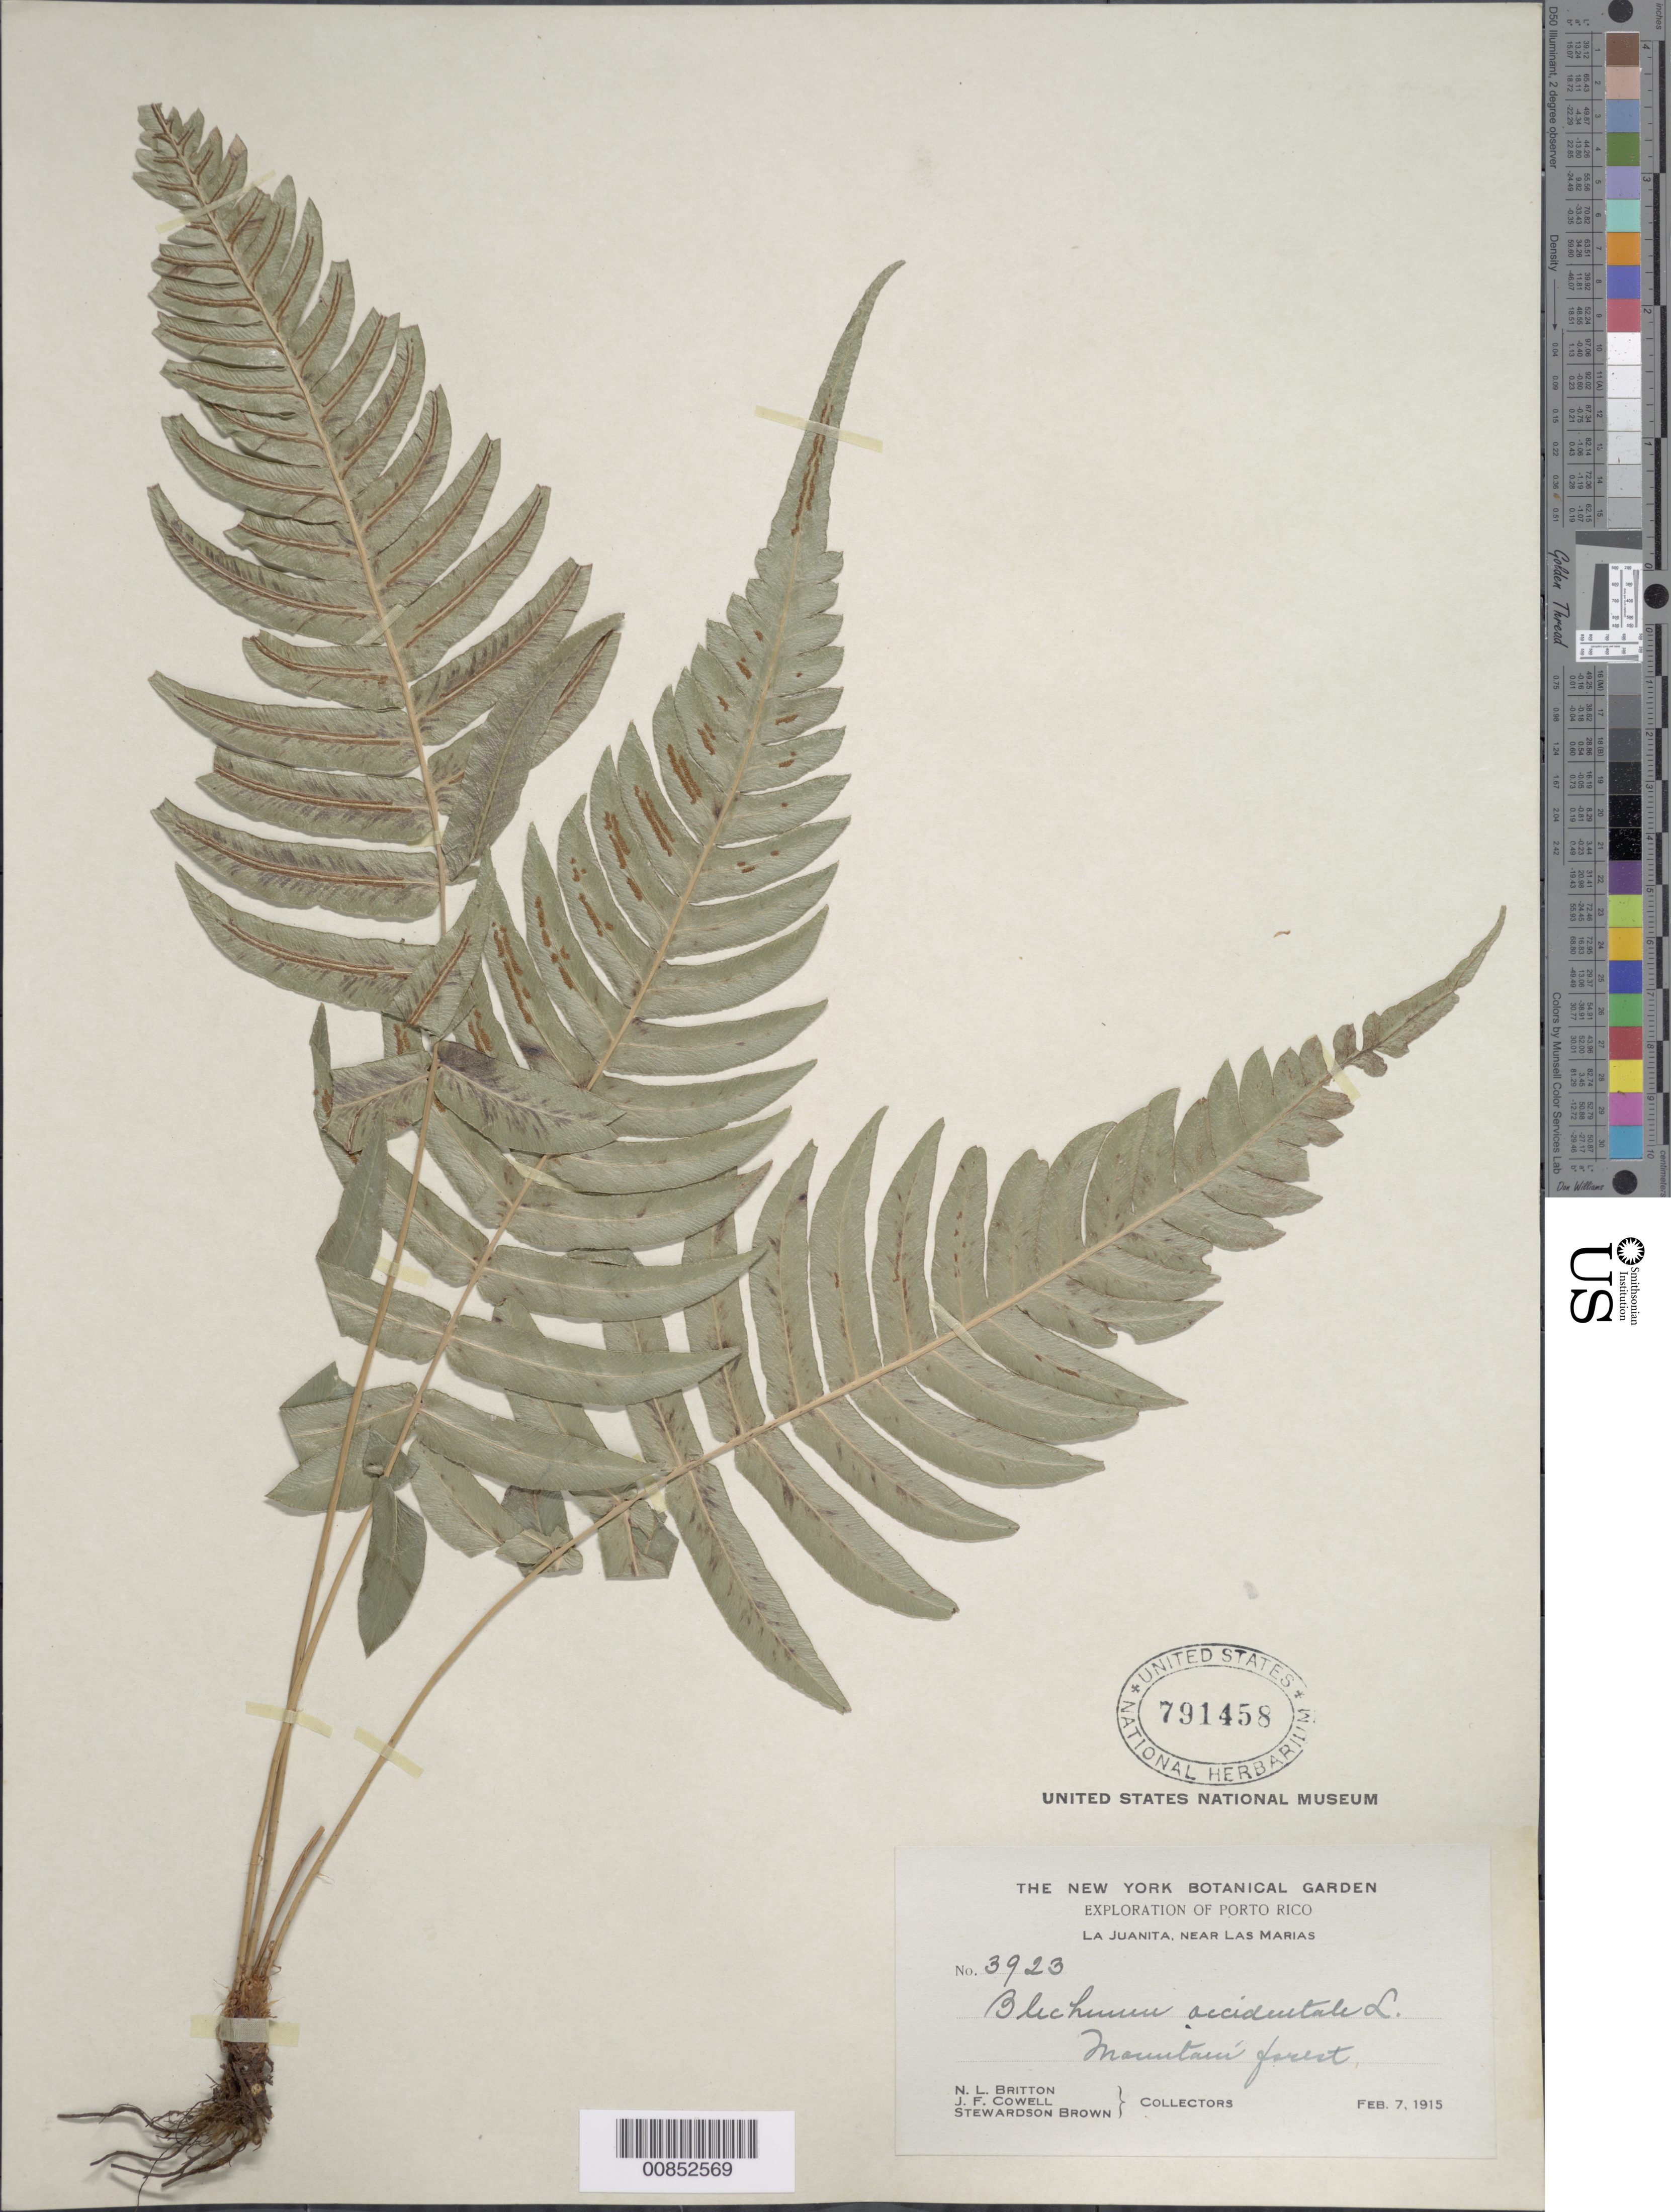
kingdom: Plantae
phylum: Tracheophyta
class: Polypodiopsida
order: Polypodiales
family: Blechnaceae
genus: Blechnum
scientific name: Blechnum occidentale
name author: L.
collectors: N. Britton, J. F. Cowell & S. Brown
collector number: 3923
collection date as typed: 07 Feb 1915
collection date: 1915-02-07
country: Puerto Rico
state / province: Las Marías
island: Puerto Rico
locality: La Juanita, near Las Marias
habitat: Mountain forest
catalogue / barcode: US 791458